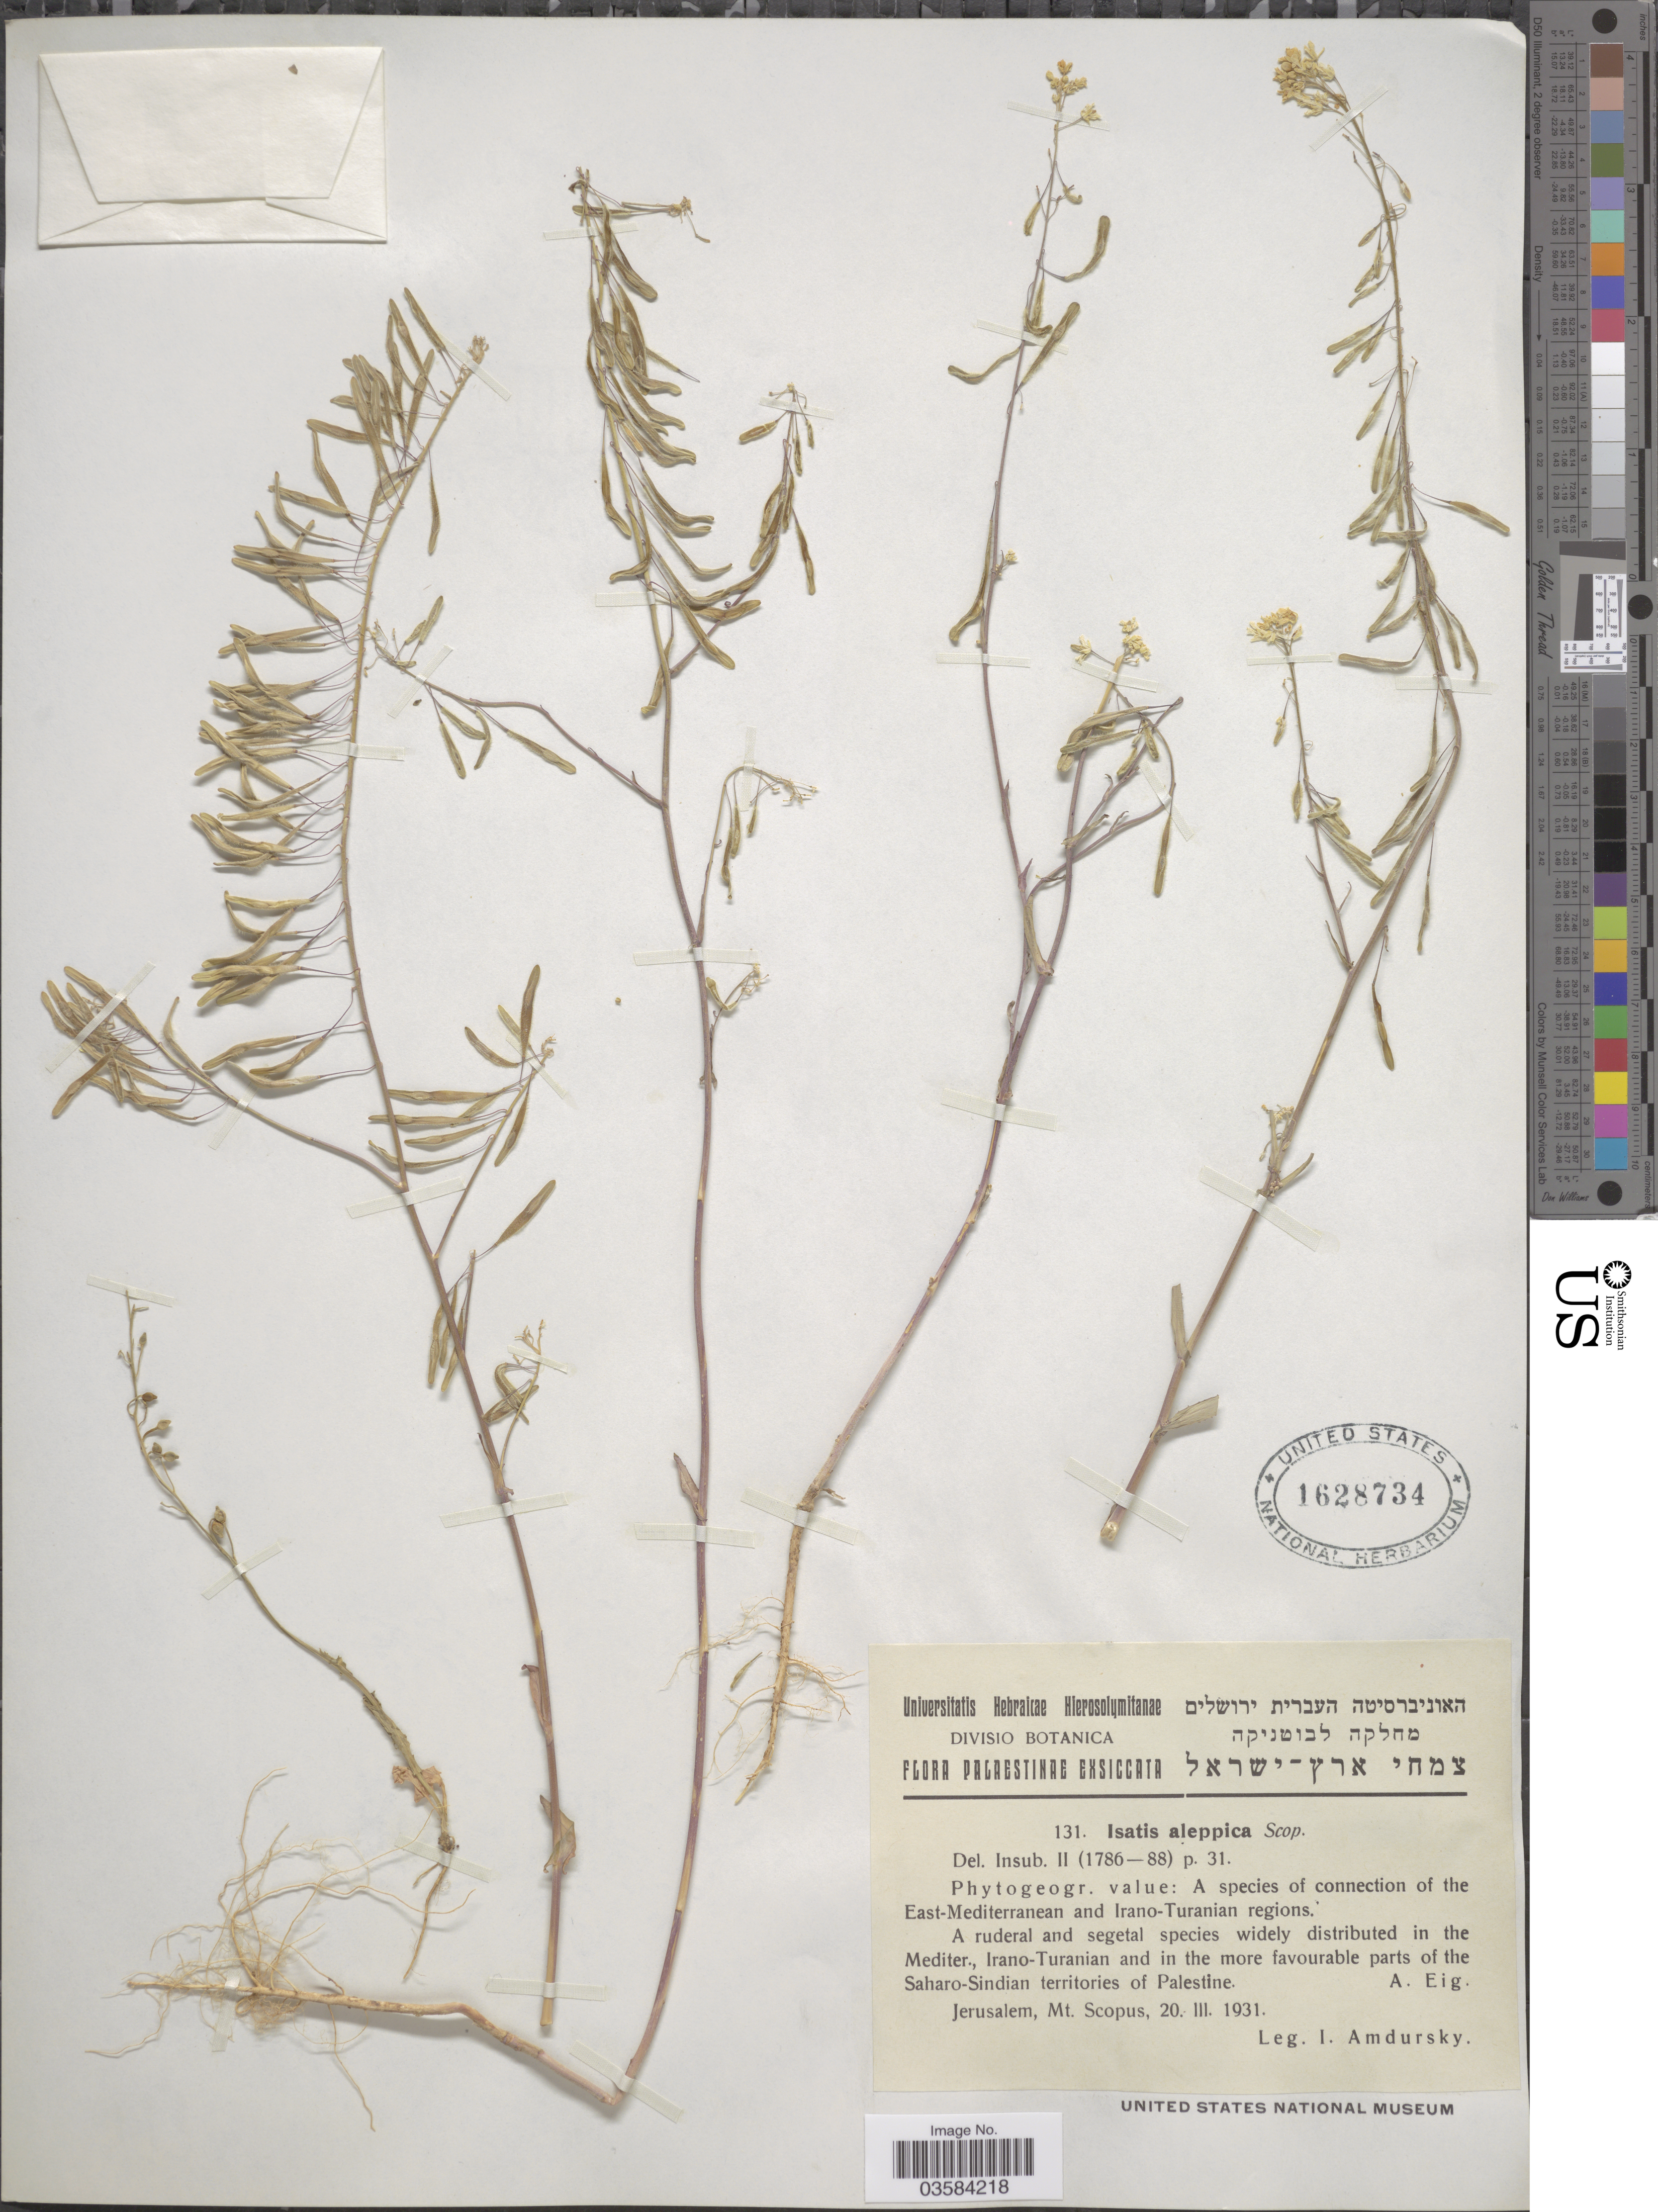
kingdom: Plantae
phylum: Tracheophyta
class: Magnoliopsida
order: Brassicales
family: Brassicaceae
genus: Isatis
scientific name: Isatis aleppica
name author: Scop.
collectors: I. Amdursky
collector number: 131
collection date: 1931-03-20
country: Israel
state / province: Jerusalem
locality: Palaestinae. Mt. Scopus.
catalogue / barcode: US 1628734